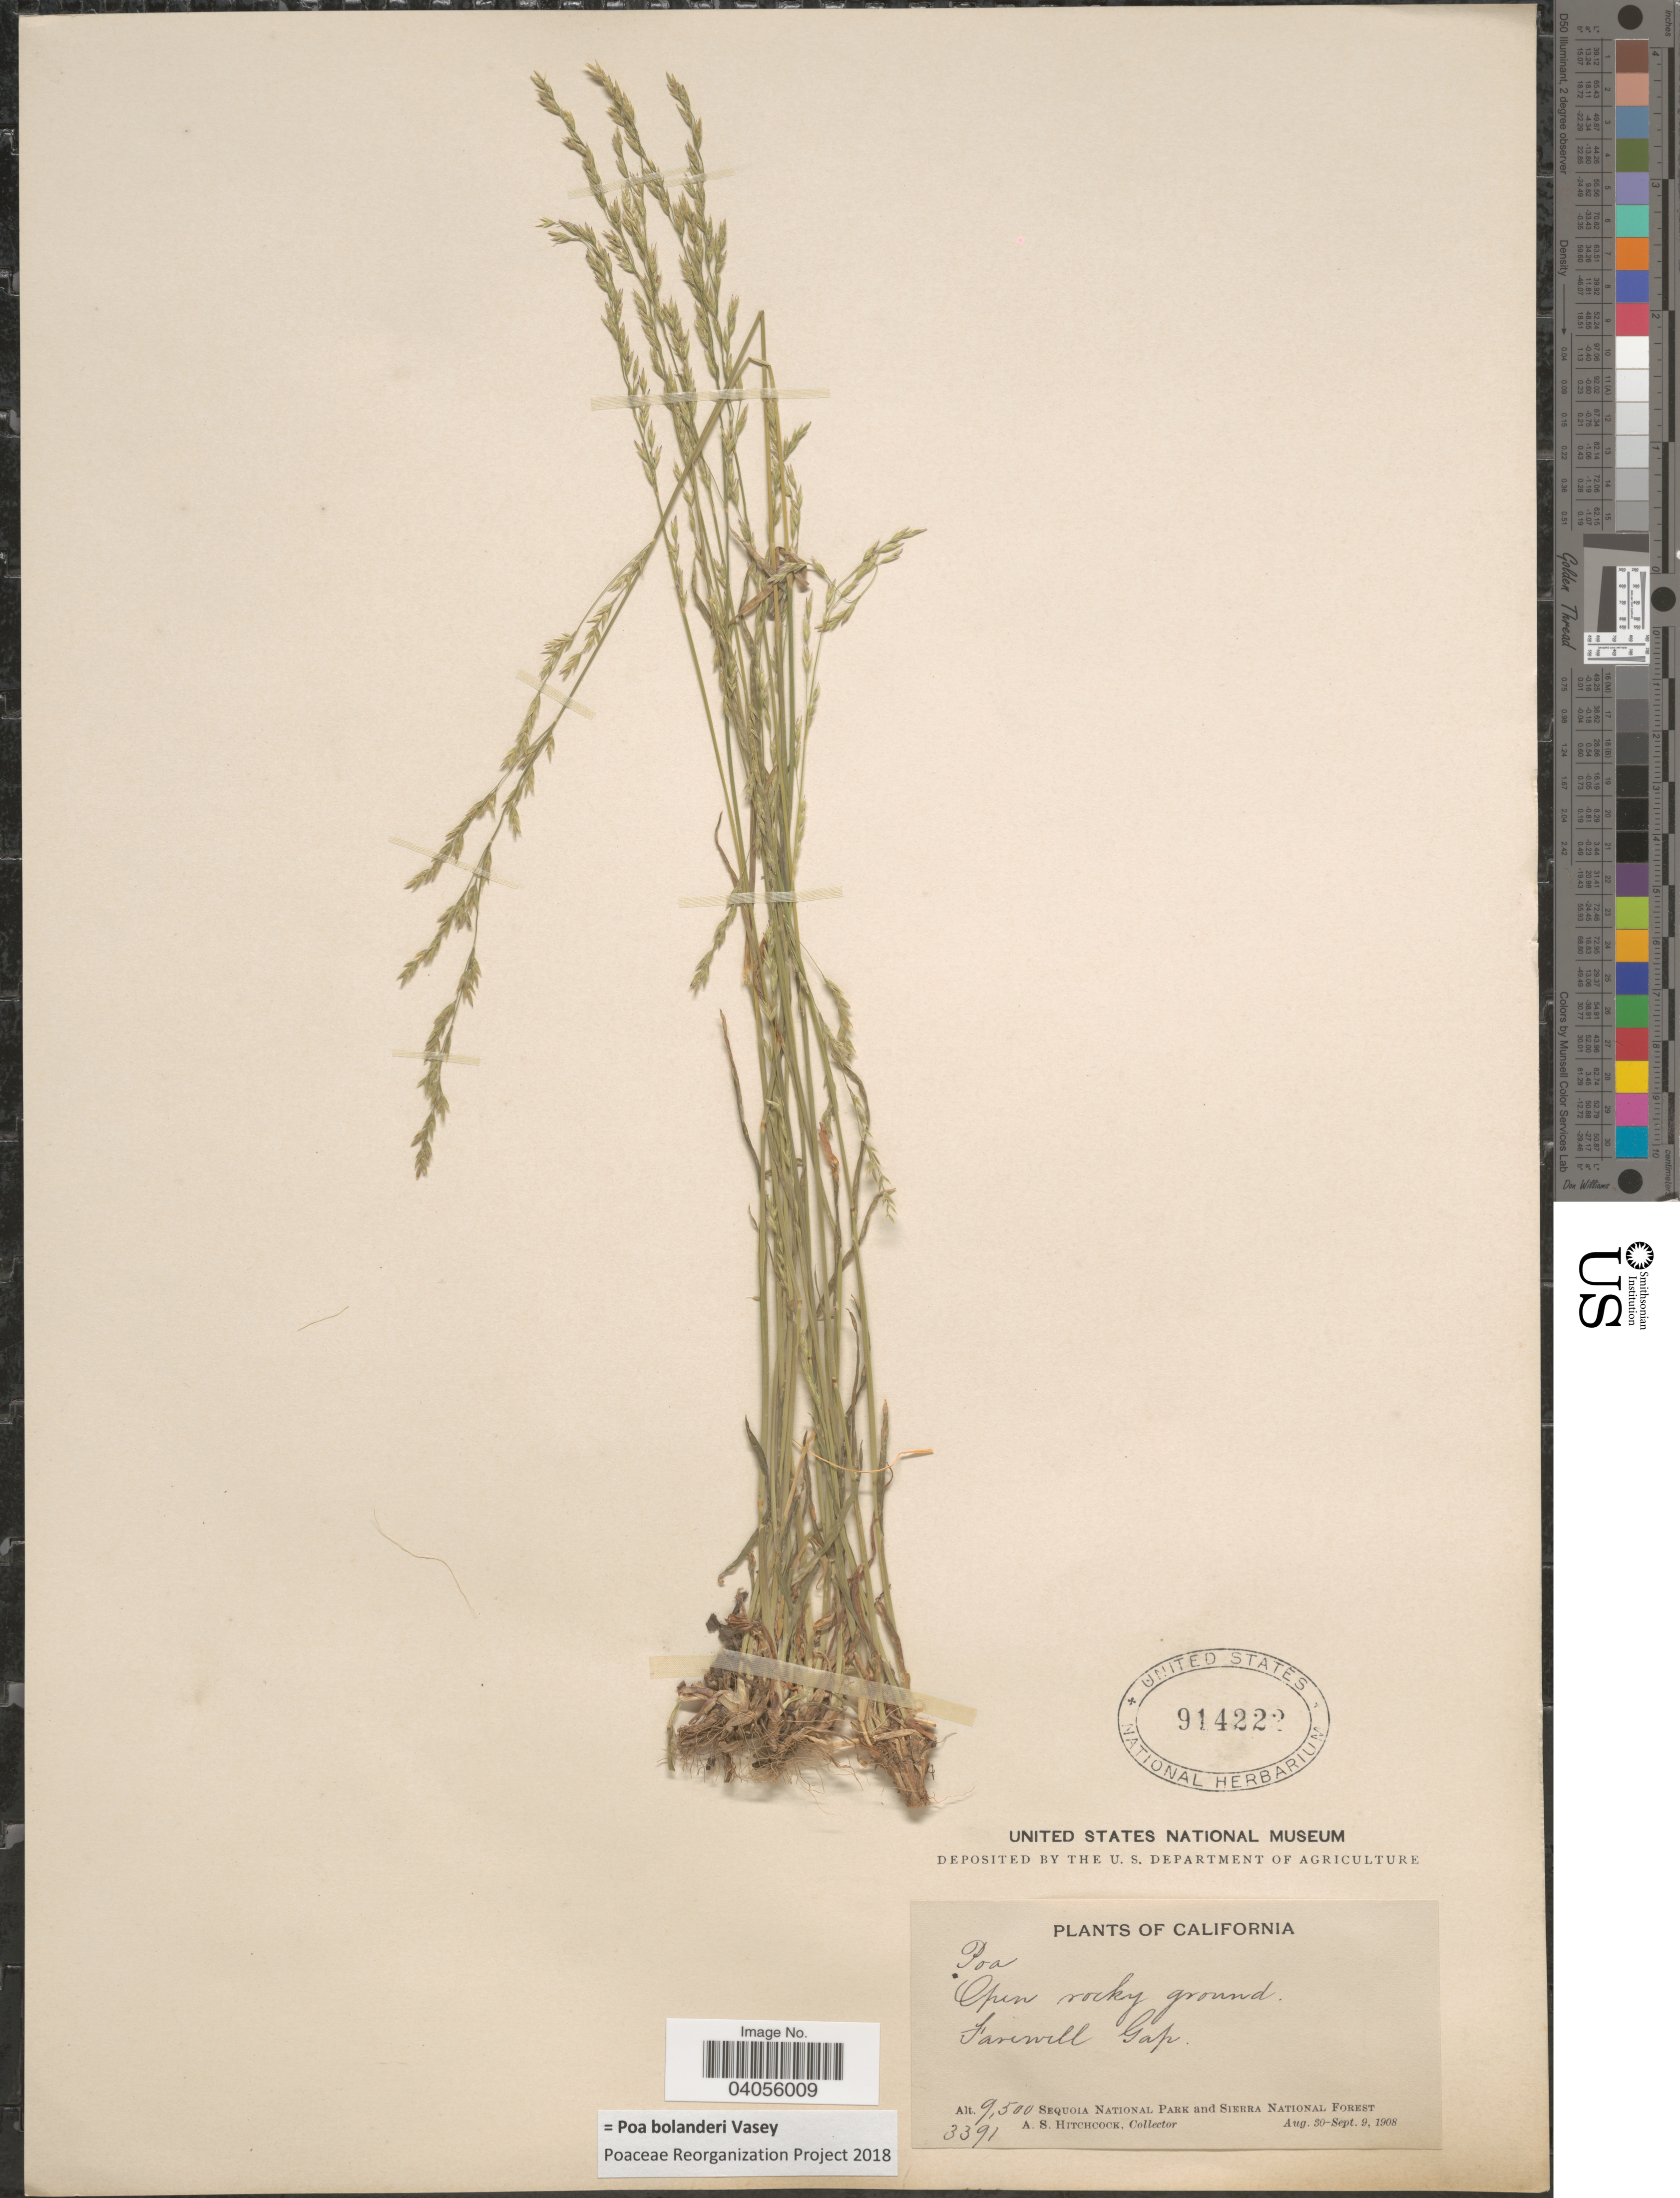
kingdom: Plantae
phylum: Tracheophyta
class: Liliopsida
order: Poales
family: Poaceae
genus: Poa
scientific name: Poa bolanderi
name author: Vasey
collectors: A. S. Hitchcock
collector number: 3391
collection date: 1908-08-30/1908-09-09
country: United States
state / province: California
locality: Open rocky ground. Farewell Gap. Sequia National Park and Sierra National Forest.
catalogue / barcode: US 914222